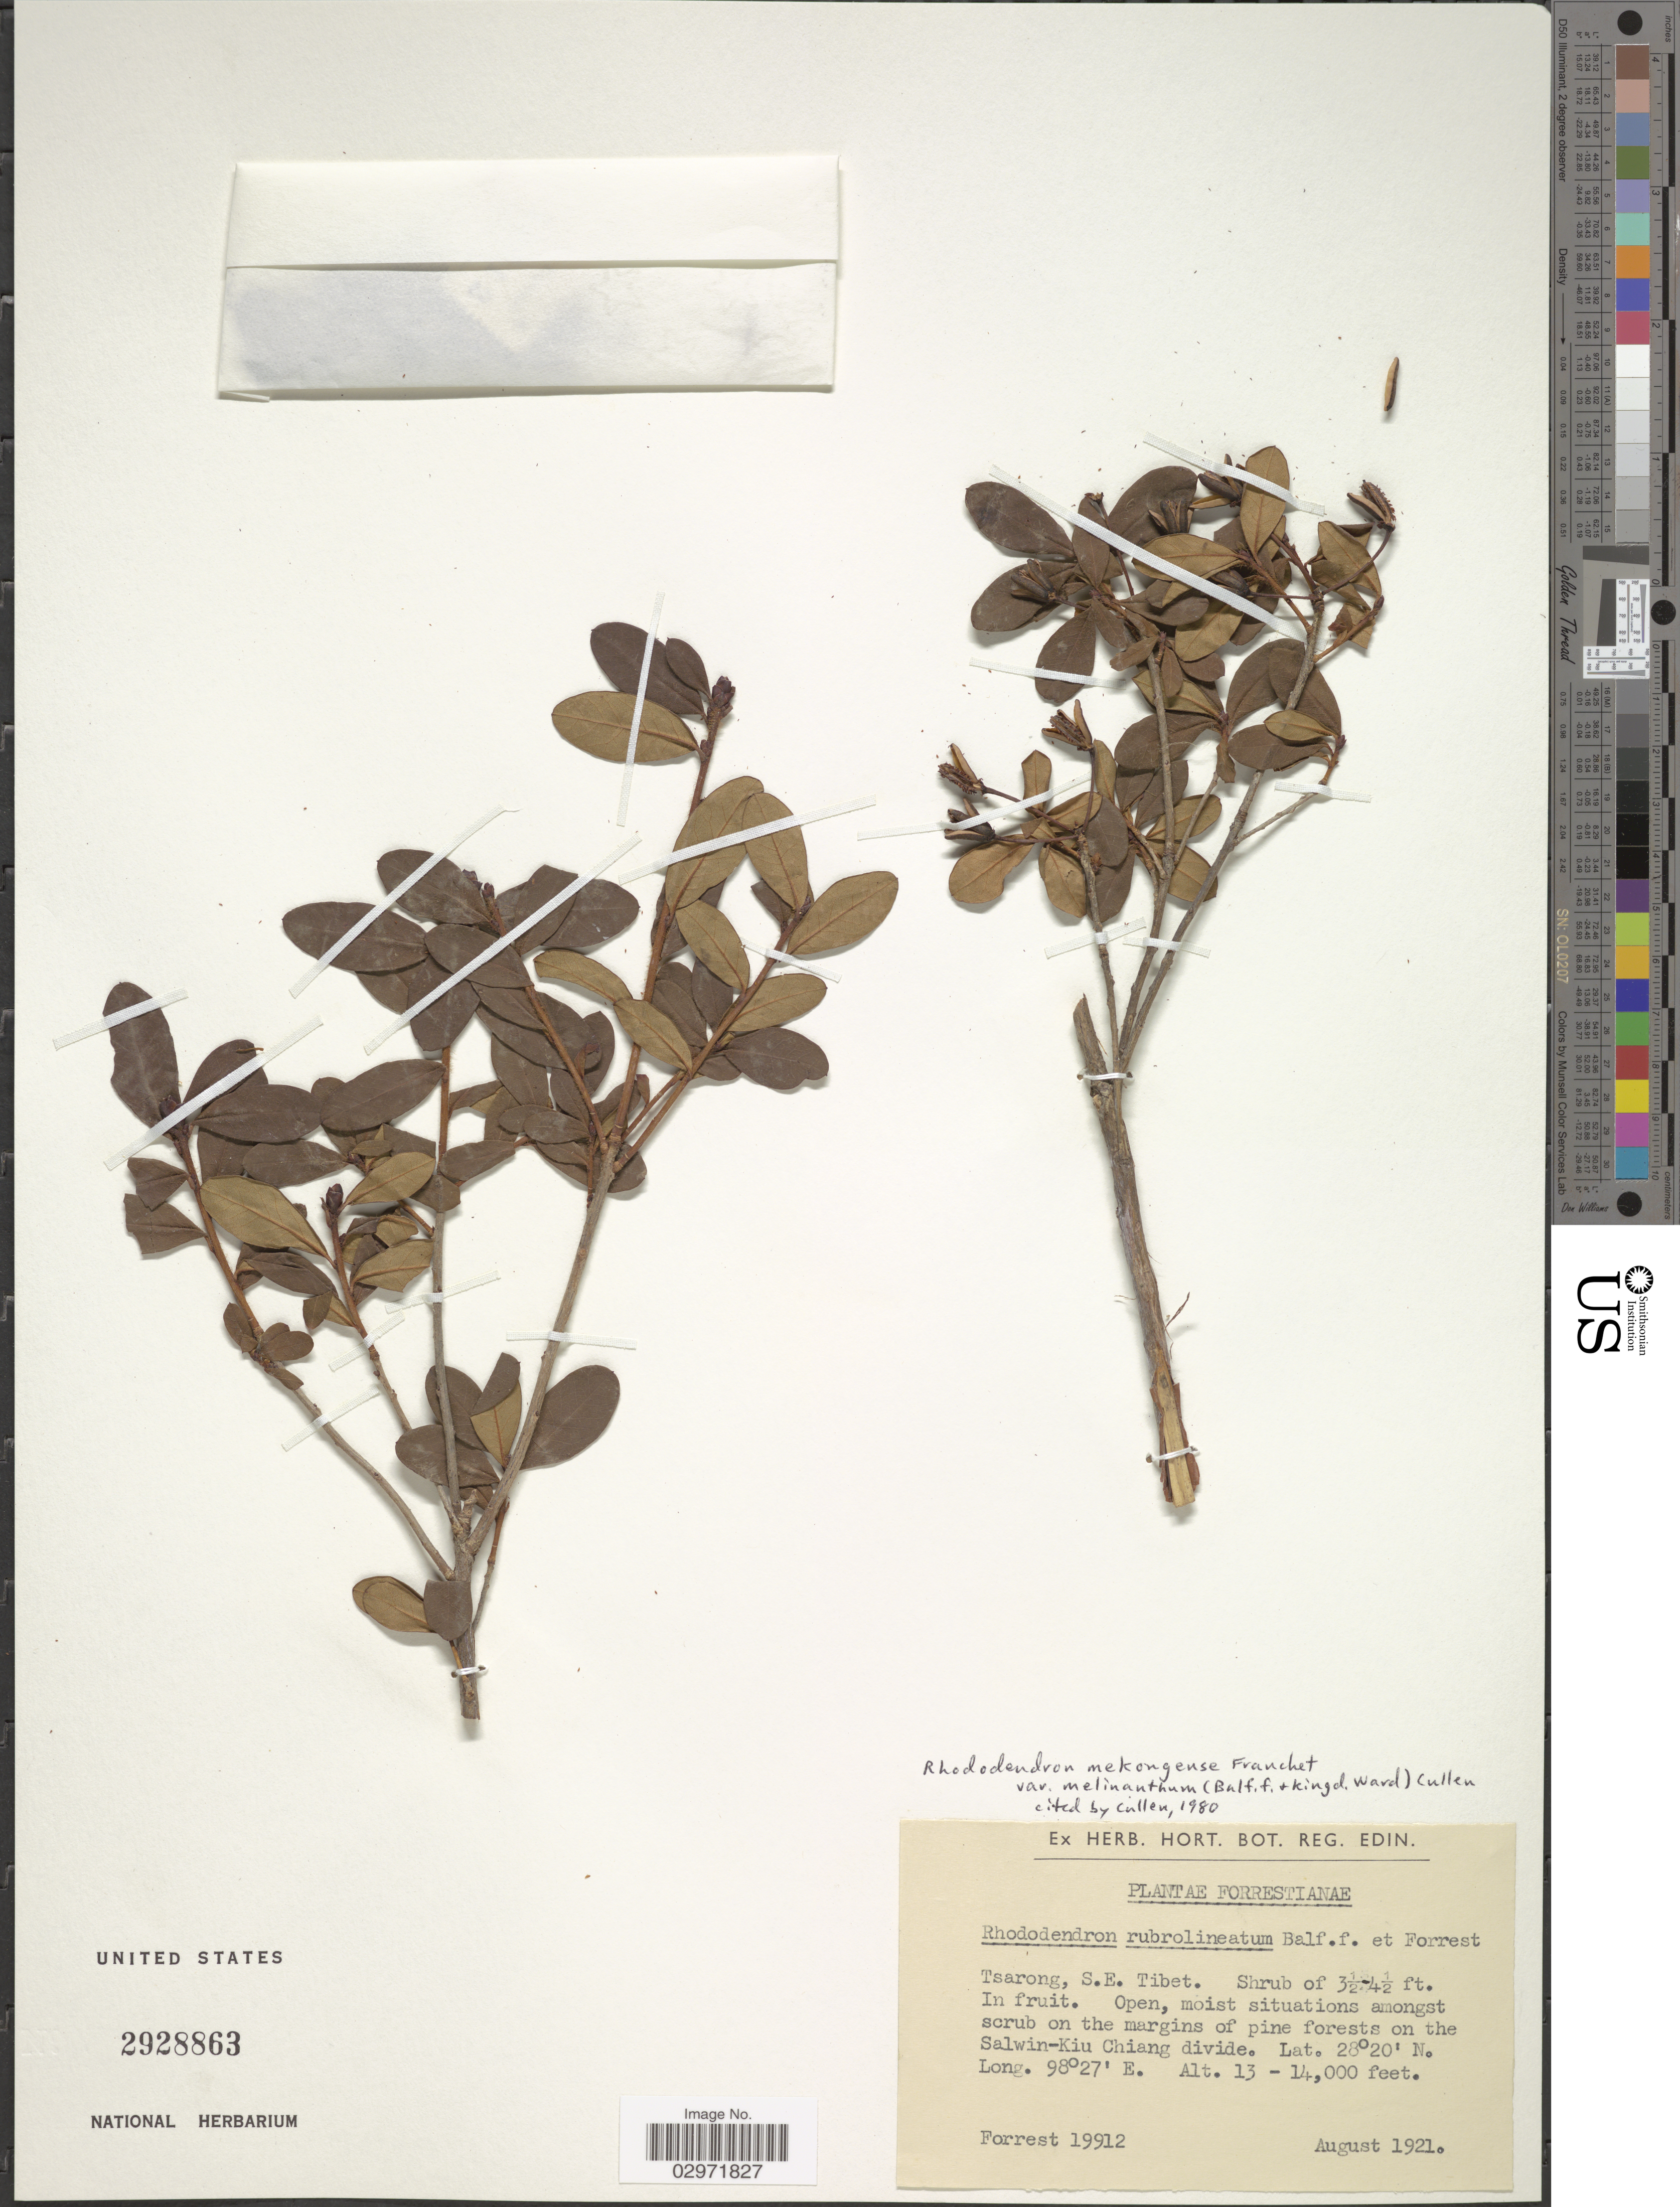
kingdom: Plantae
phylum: Tracheophyta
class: Magnoliopsida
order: Ericales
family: Ericaceae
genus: Rhododendron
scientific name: Rhododendron mekongense var. melinanthum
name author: (Balf. f. & Kingdon-Ward) Cullen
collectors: -. Forrest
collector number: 19912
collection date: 1921-08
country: China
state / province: Xizang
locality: Tsarong, S.E. Tibet. On the Salwin-Kiu Chiang divide.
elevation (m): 3962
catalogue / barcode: US 2928863